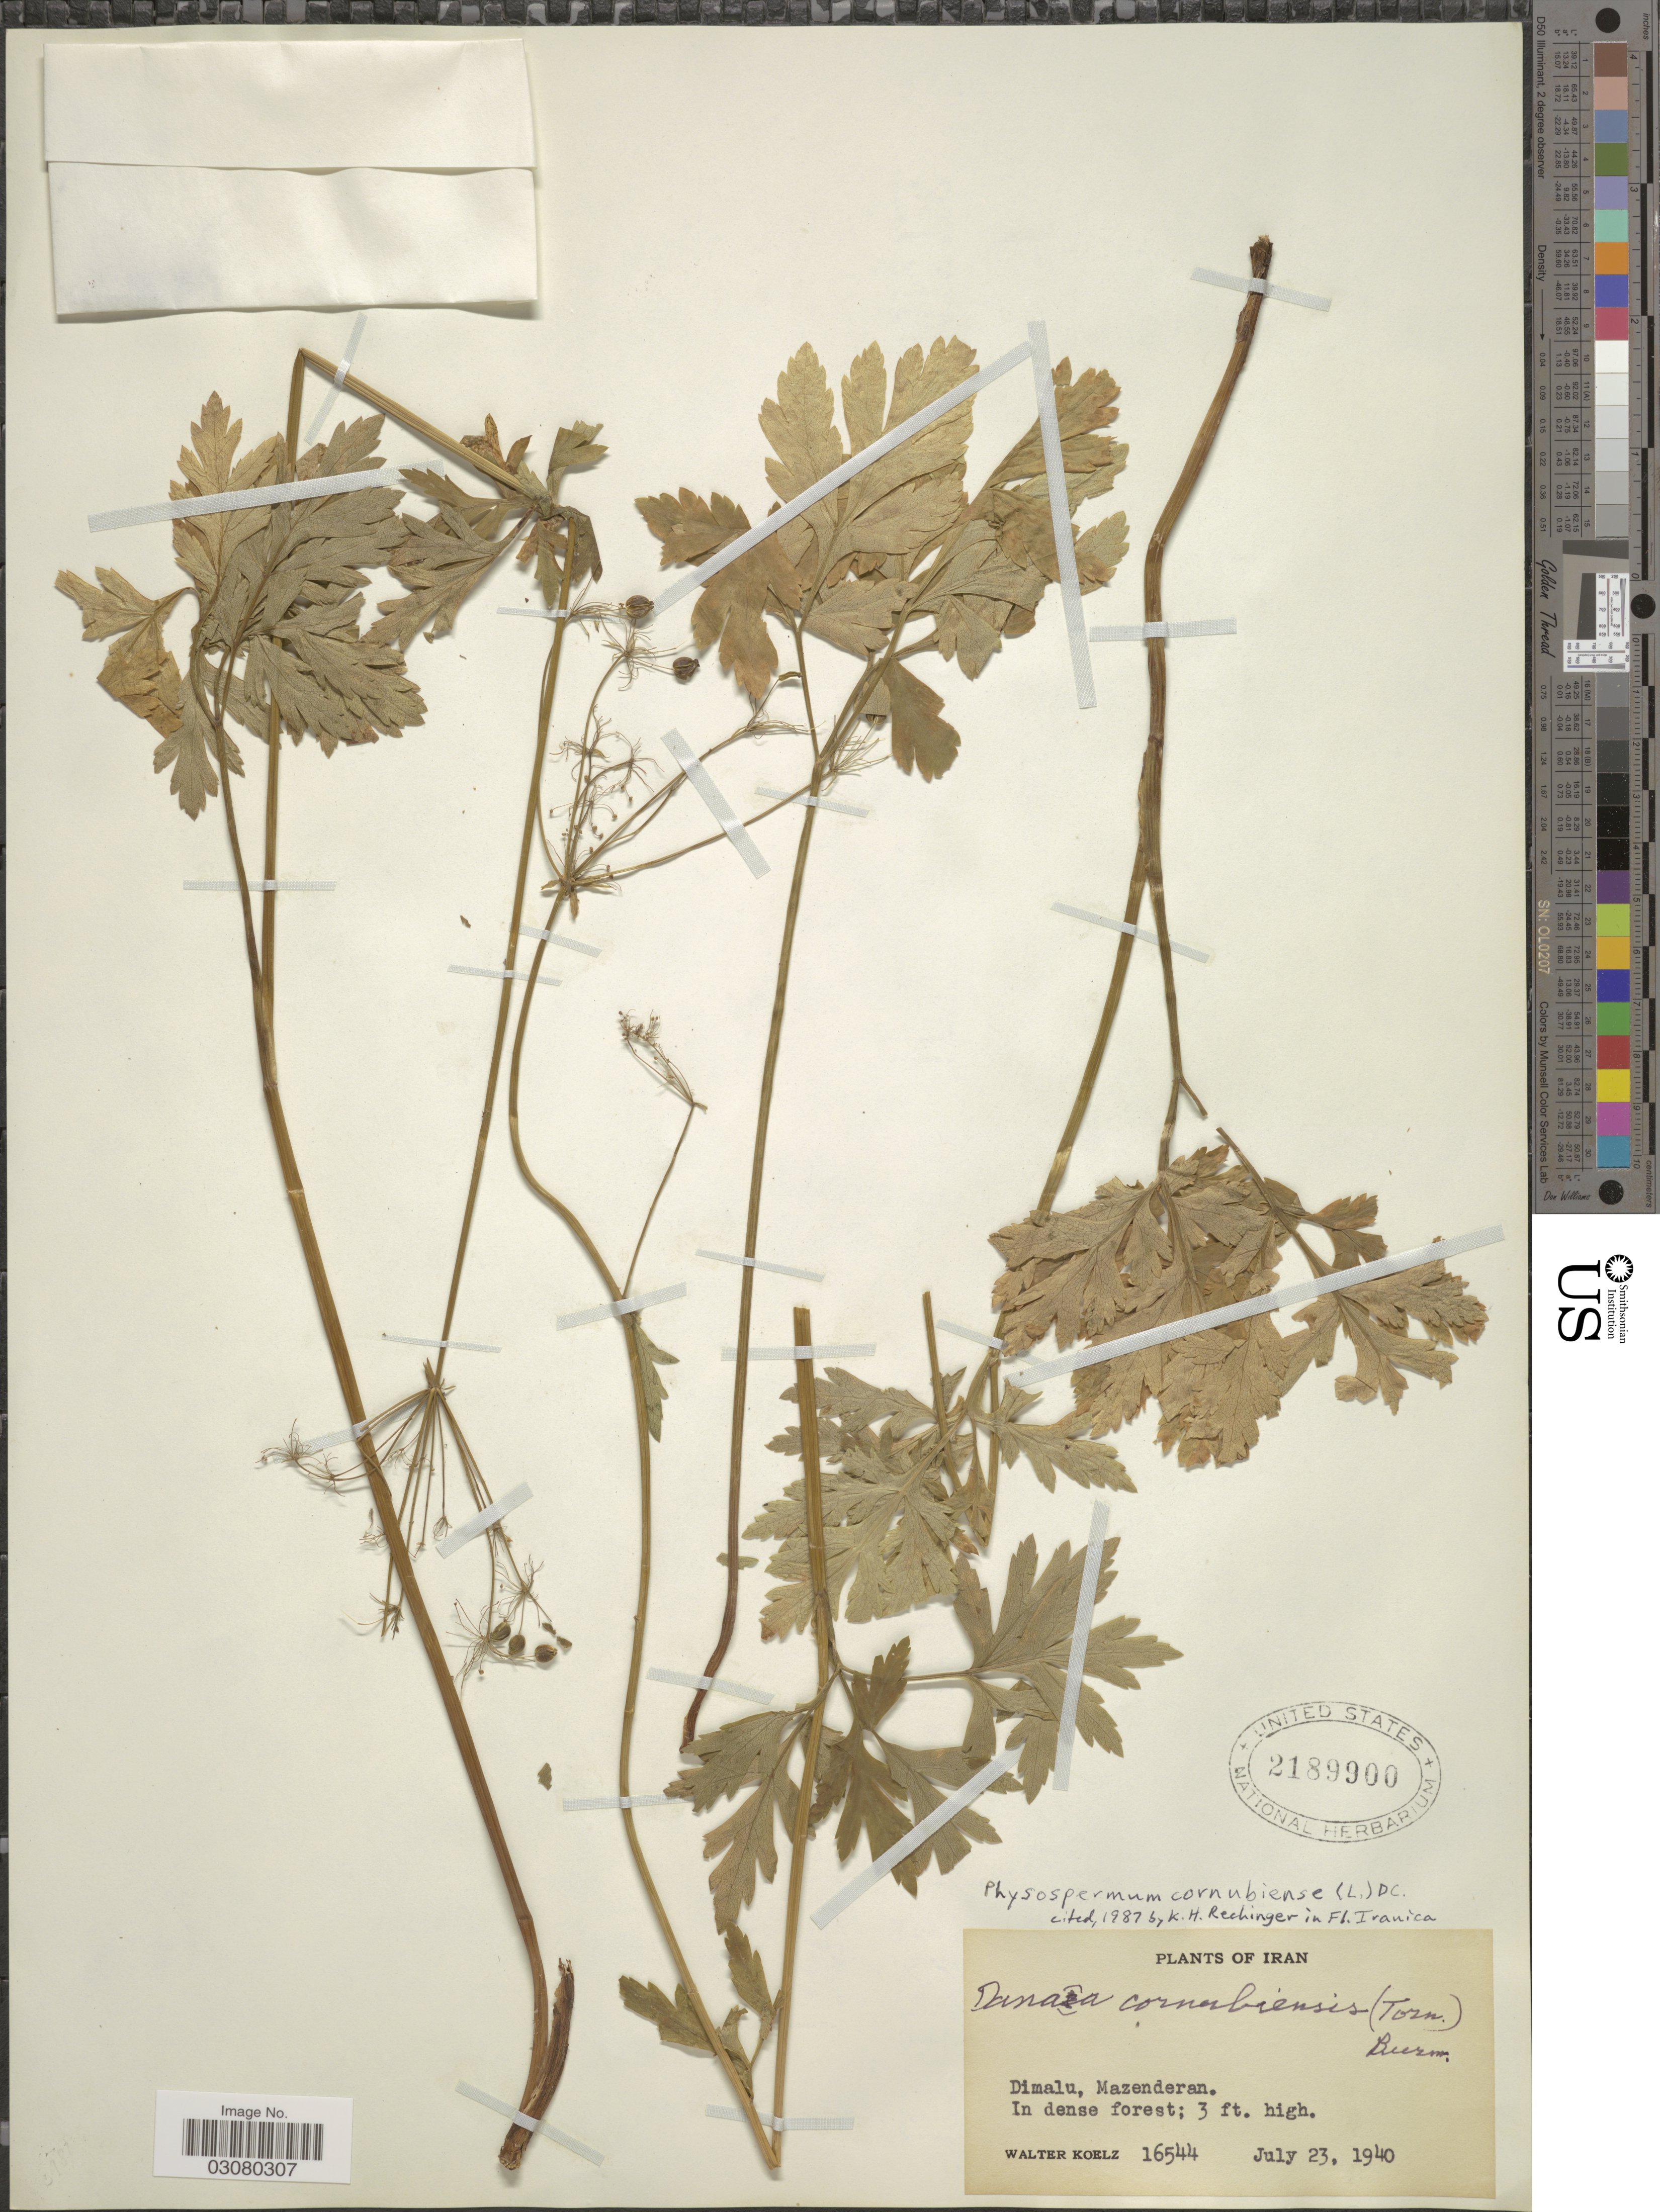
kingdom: Plantae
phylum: Tracheophyta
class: Magnoliopsida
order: Apiales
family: Apiaceae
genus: Physospermum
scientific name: Physospermum cornubiense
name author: (L.) DC.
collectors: W. N. Koelz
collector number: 16544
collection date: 1940-07-23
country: Iran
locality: Dimalu, Mazenderan.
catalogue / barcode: US 2189900